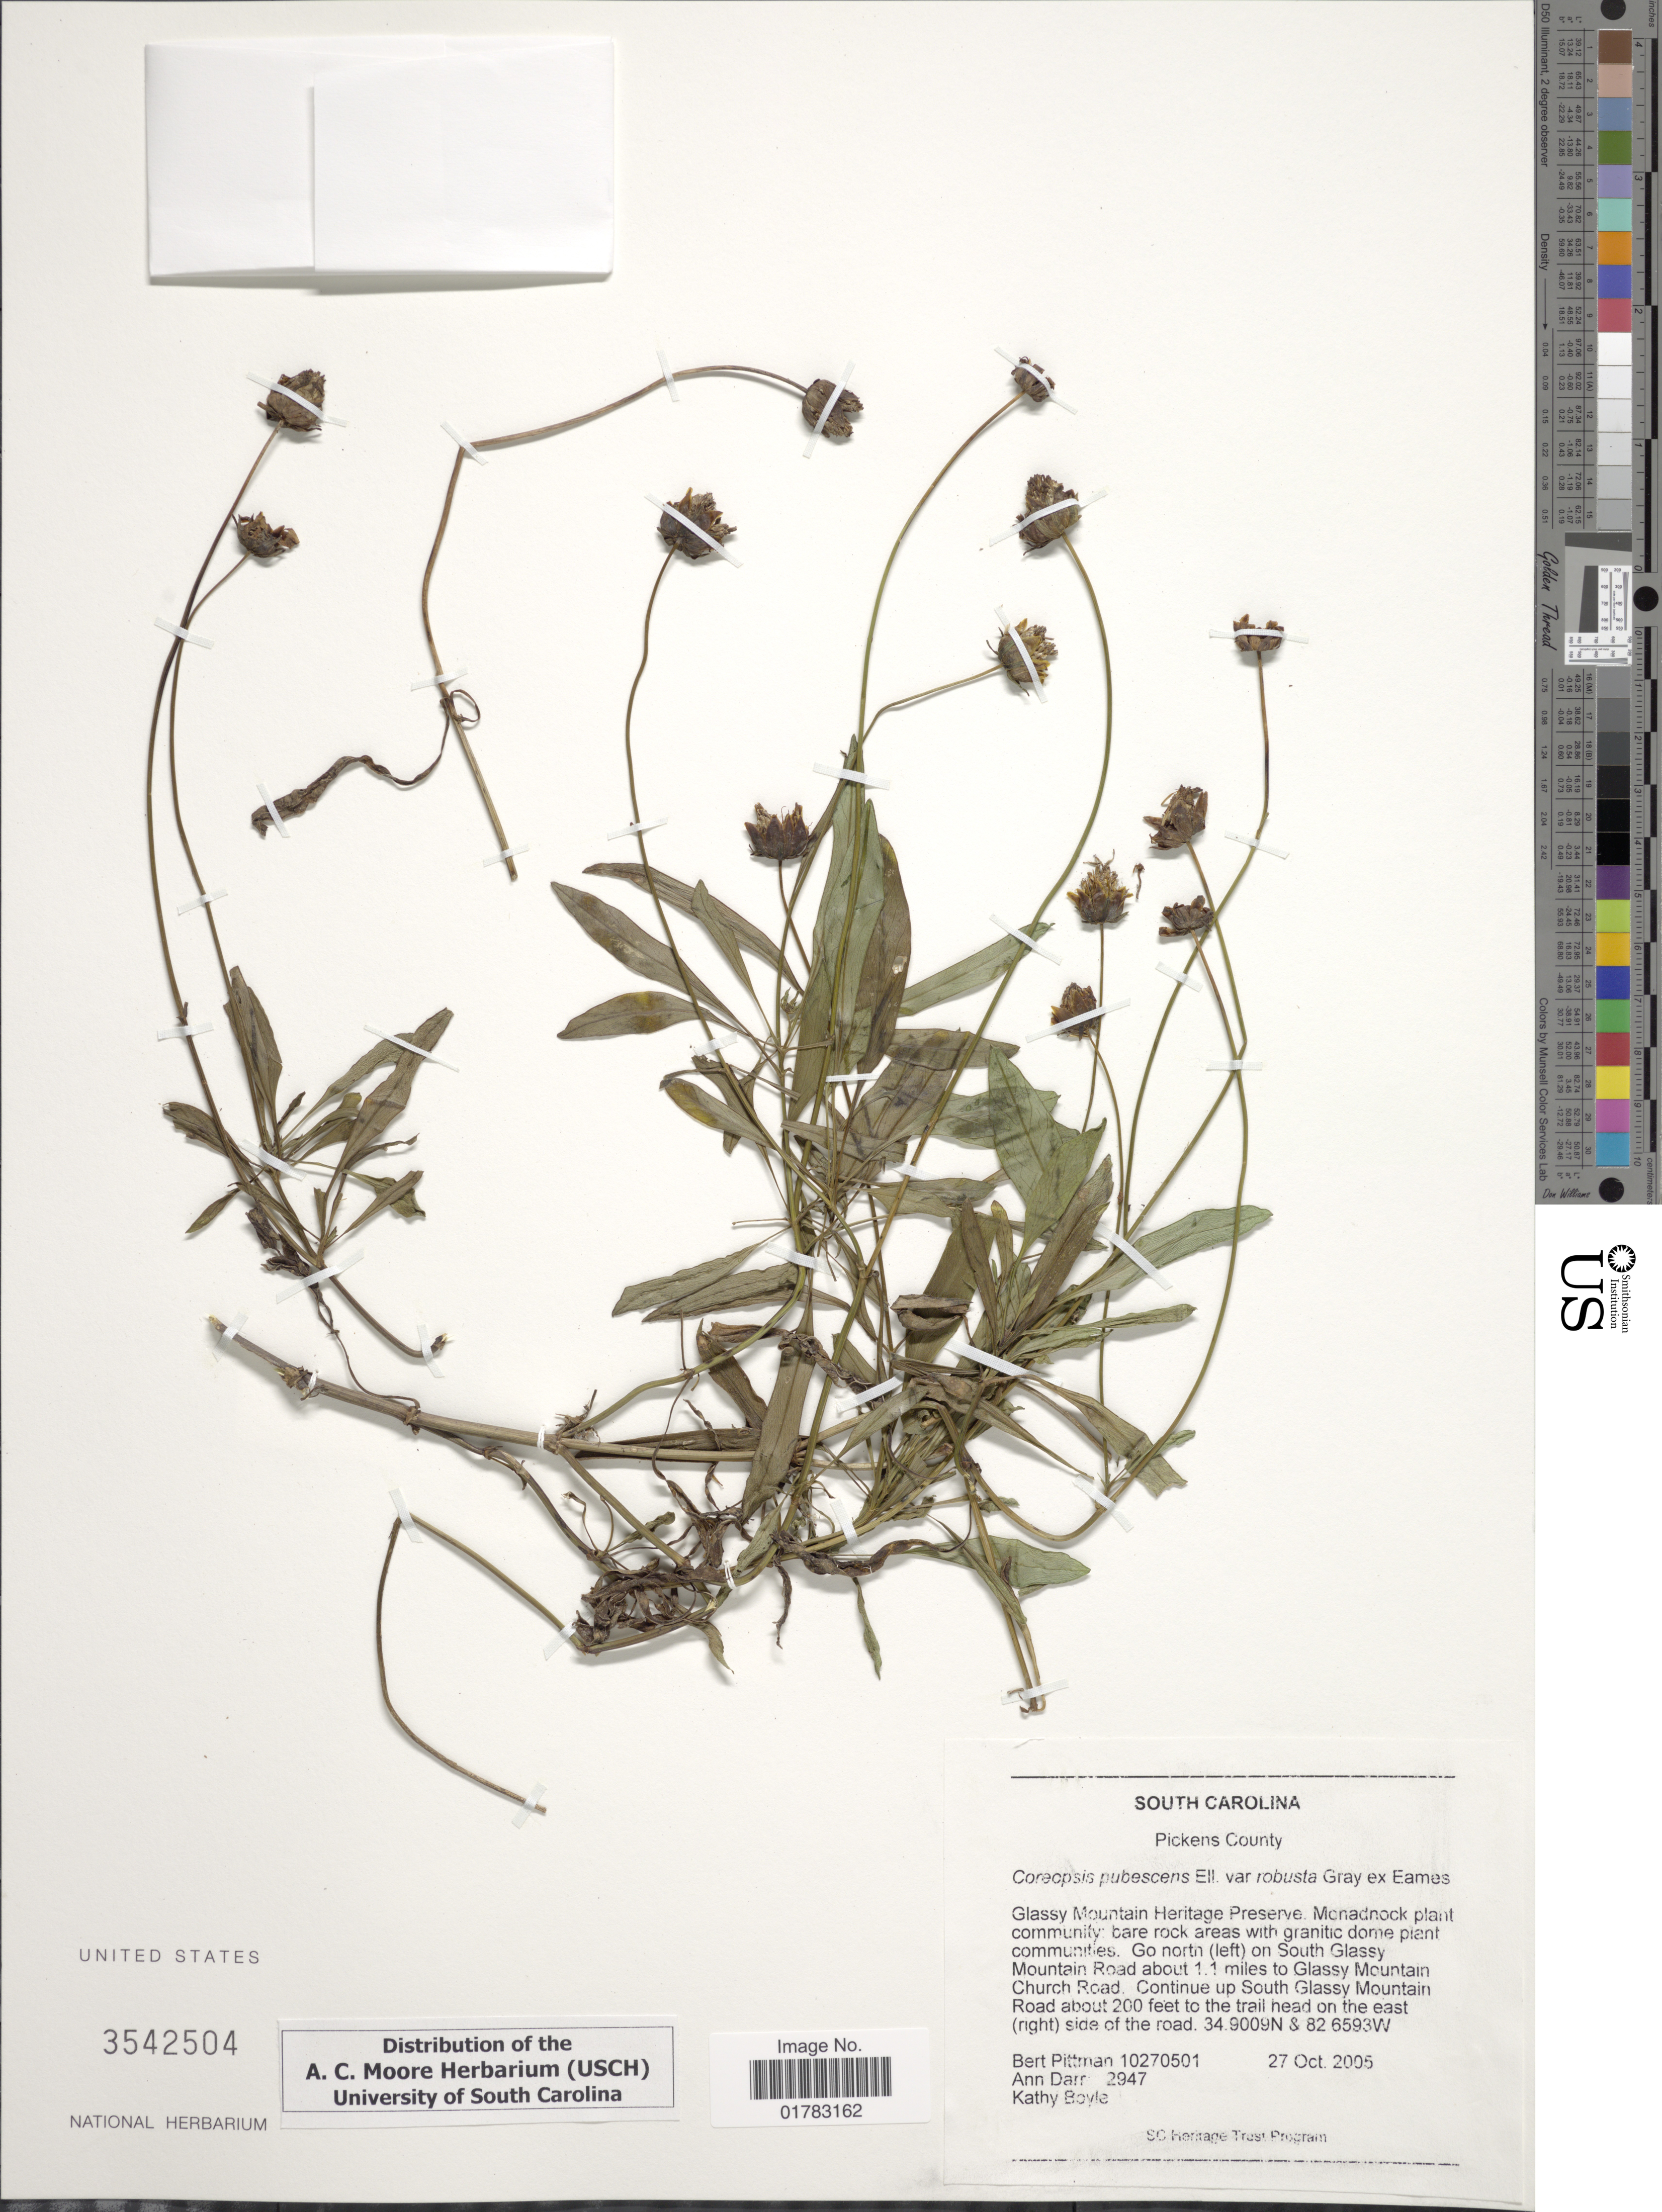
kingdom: Plantae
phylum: Tracheophyta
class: Magnoliopsida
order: Asterales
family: Asteraceae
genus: Coreopsis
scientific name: Coreopsis pubescens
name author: Elliott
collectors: B. Pittman, A. Darr & K. Boyle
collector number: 10270501/2947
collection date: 2005-10-27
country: United States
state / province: South Carolina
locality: Glassy Mountain Heritage Preserve, Modnadnock, bare rock areas, go north (left) on South Glassy Mountain Road about 1.1 miles to Glassy Mountain Church Road, continue up to South Glassy Mountain, road about 200 feet to the trail ahead on the east (right) side of the road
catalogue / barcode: US 3542504